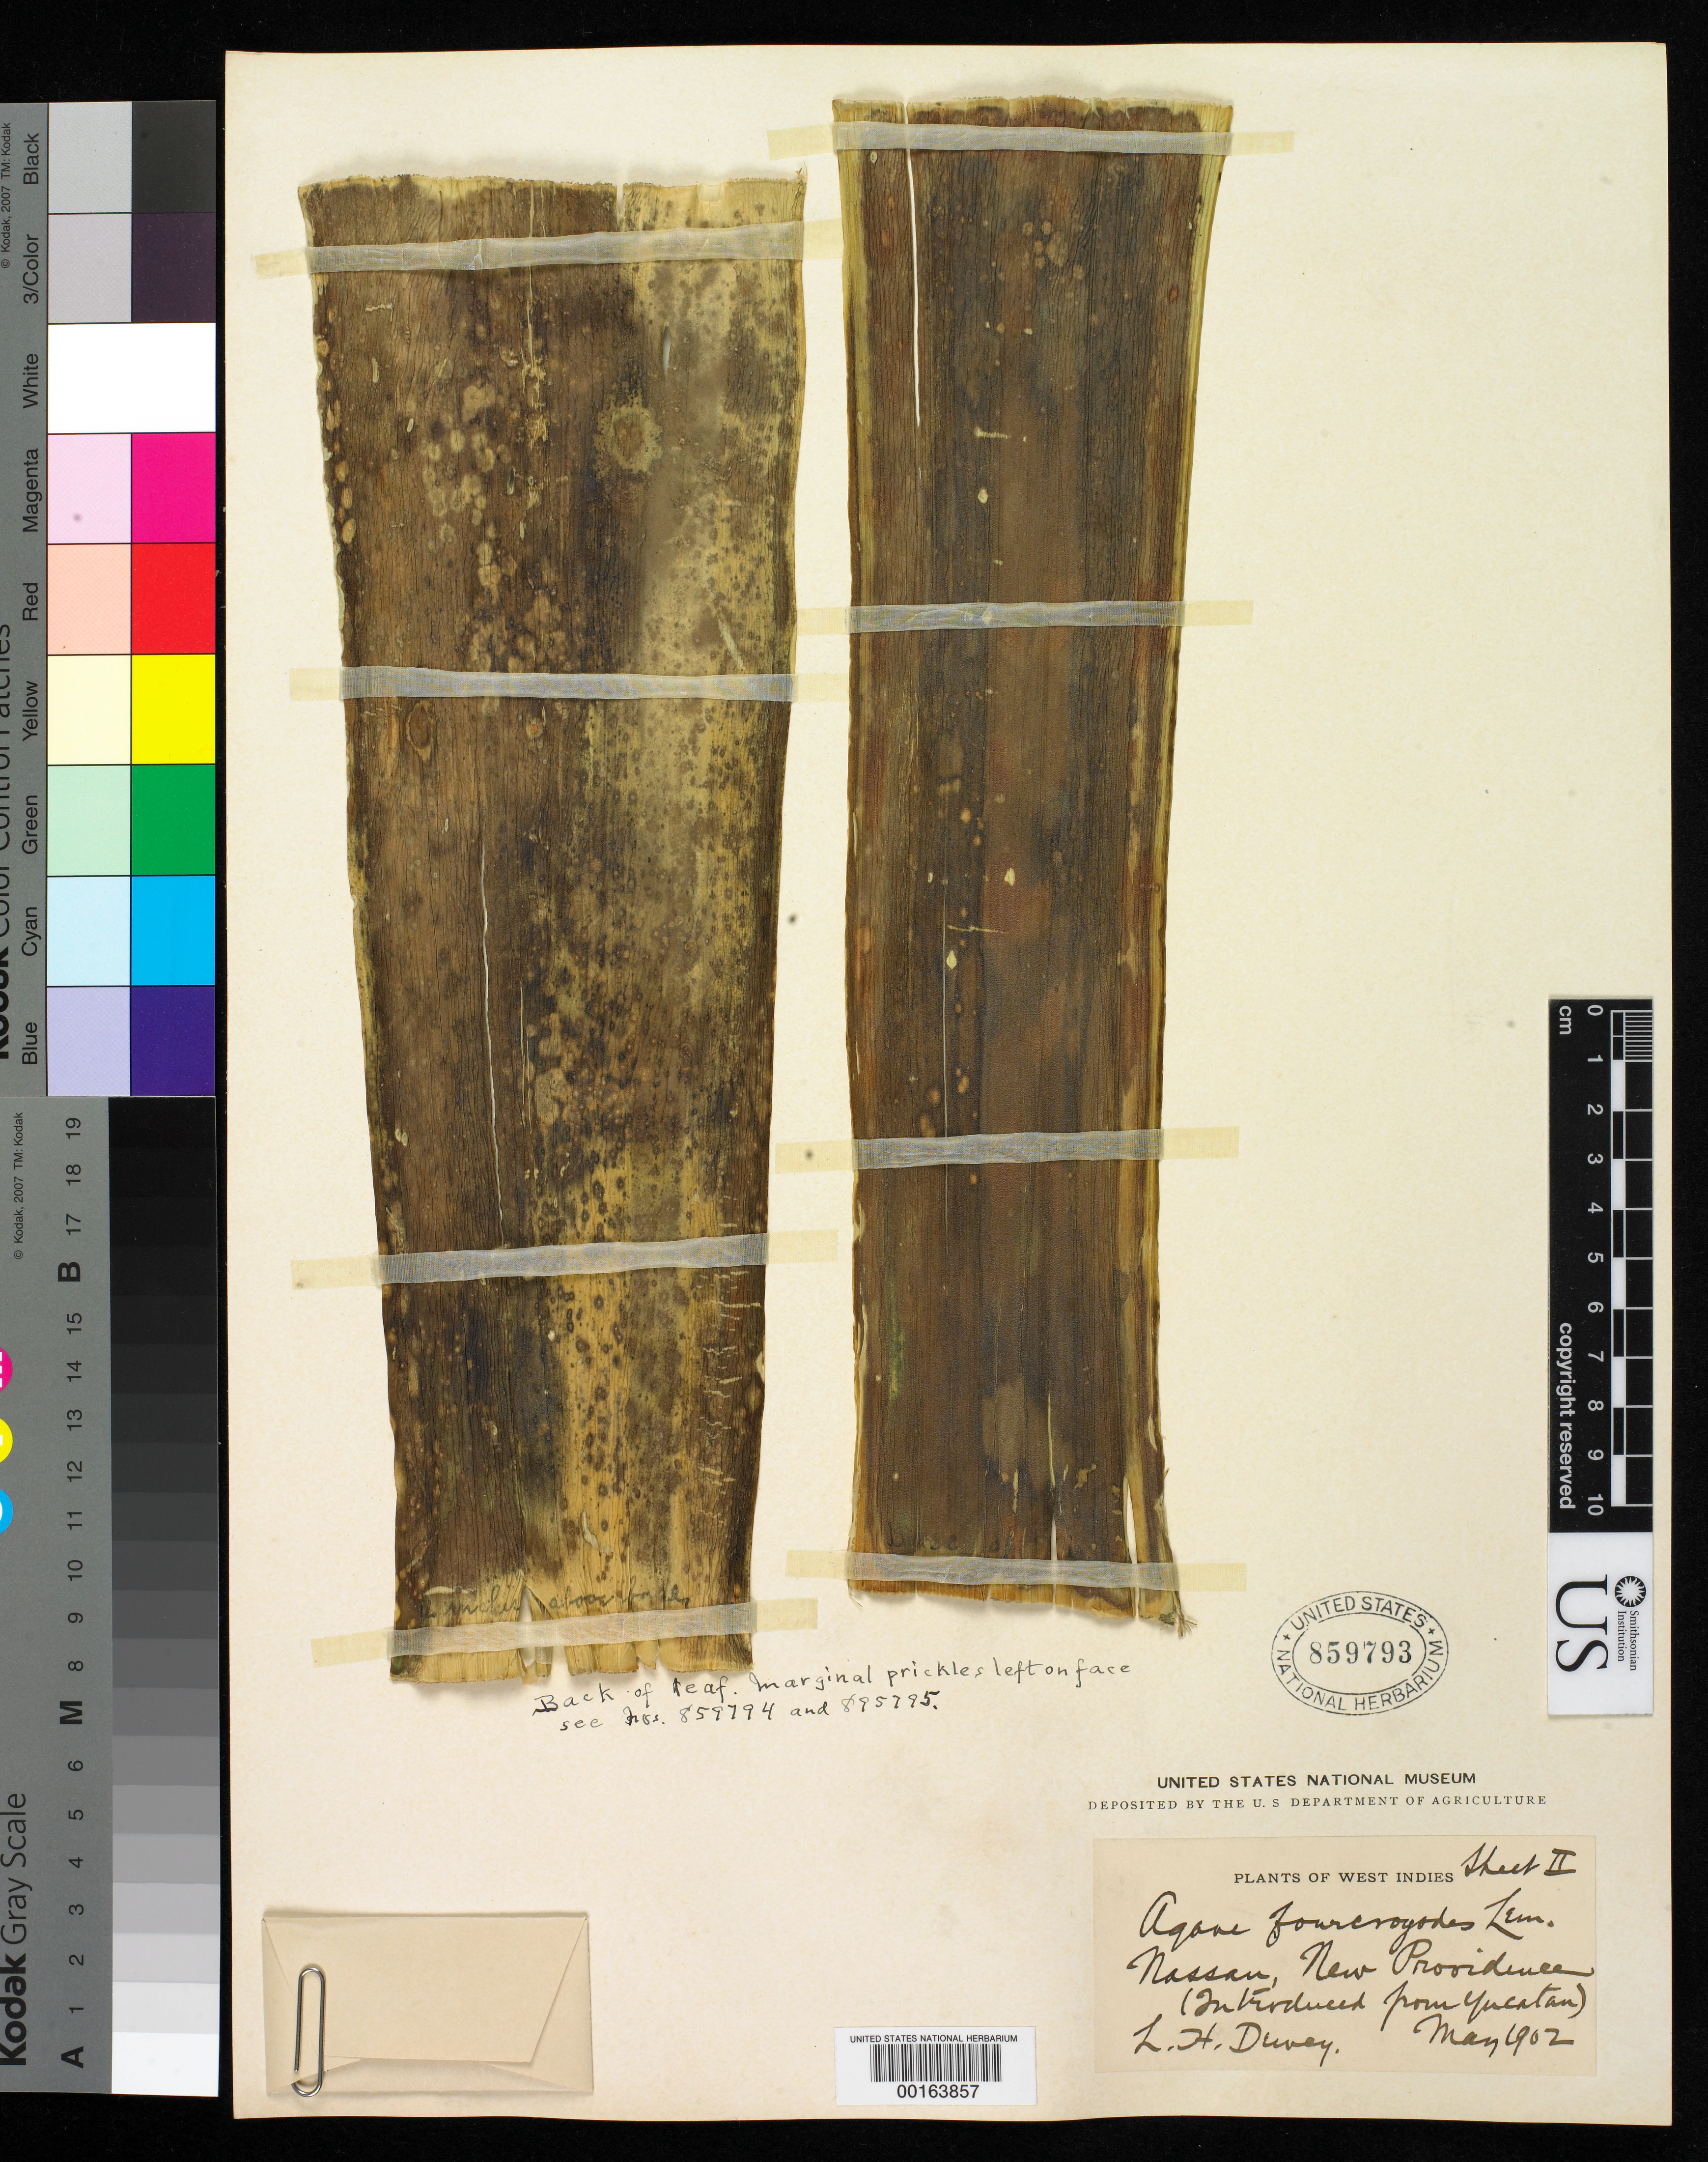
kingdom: Plantae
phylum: Tracheophyta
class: Liliopsida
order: Asparagales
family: Asparagaceae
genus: Agave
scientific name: Agave fourcroydes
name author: Lem.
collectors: L. H. Dewey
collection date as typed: May 1902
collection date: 1902-05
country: Bahamas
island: New Providence Island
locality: Nassau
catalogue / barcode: US 859793